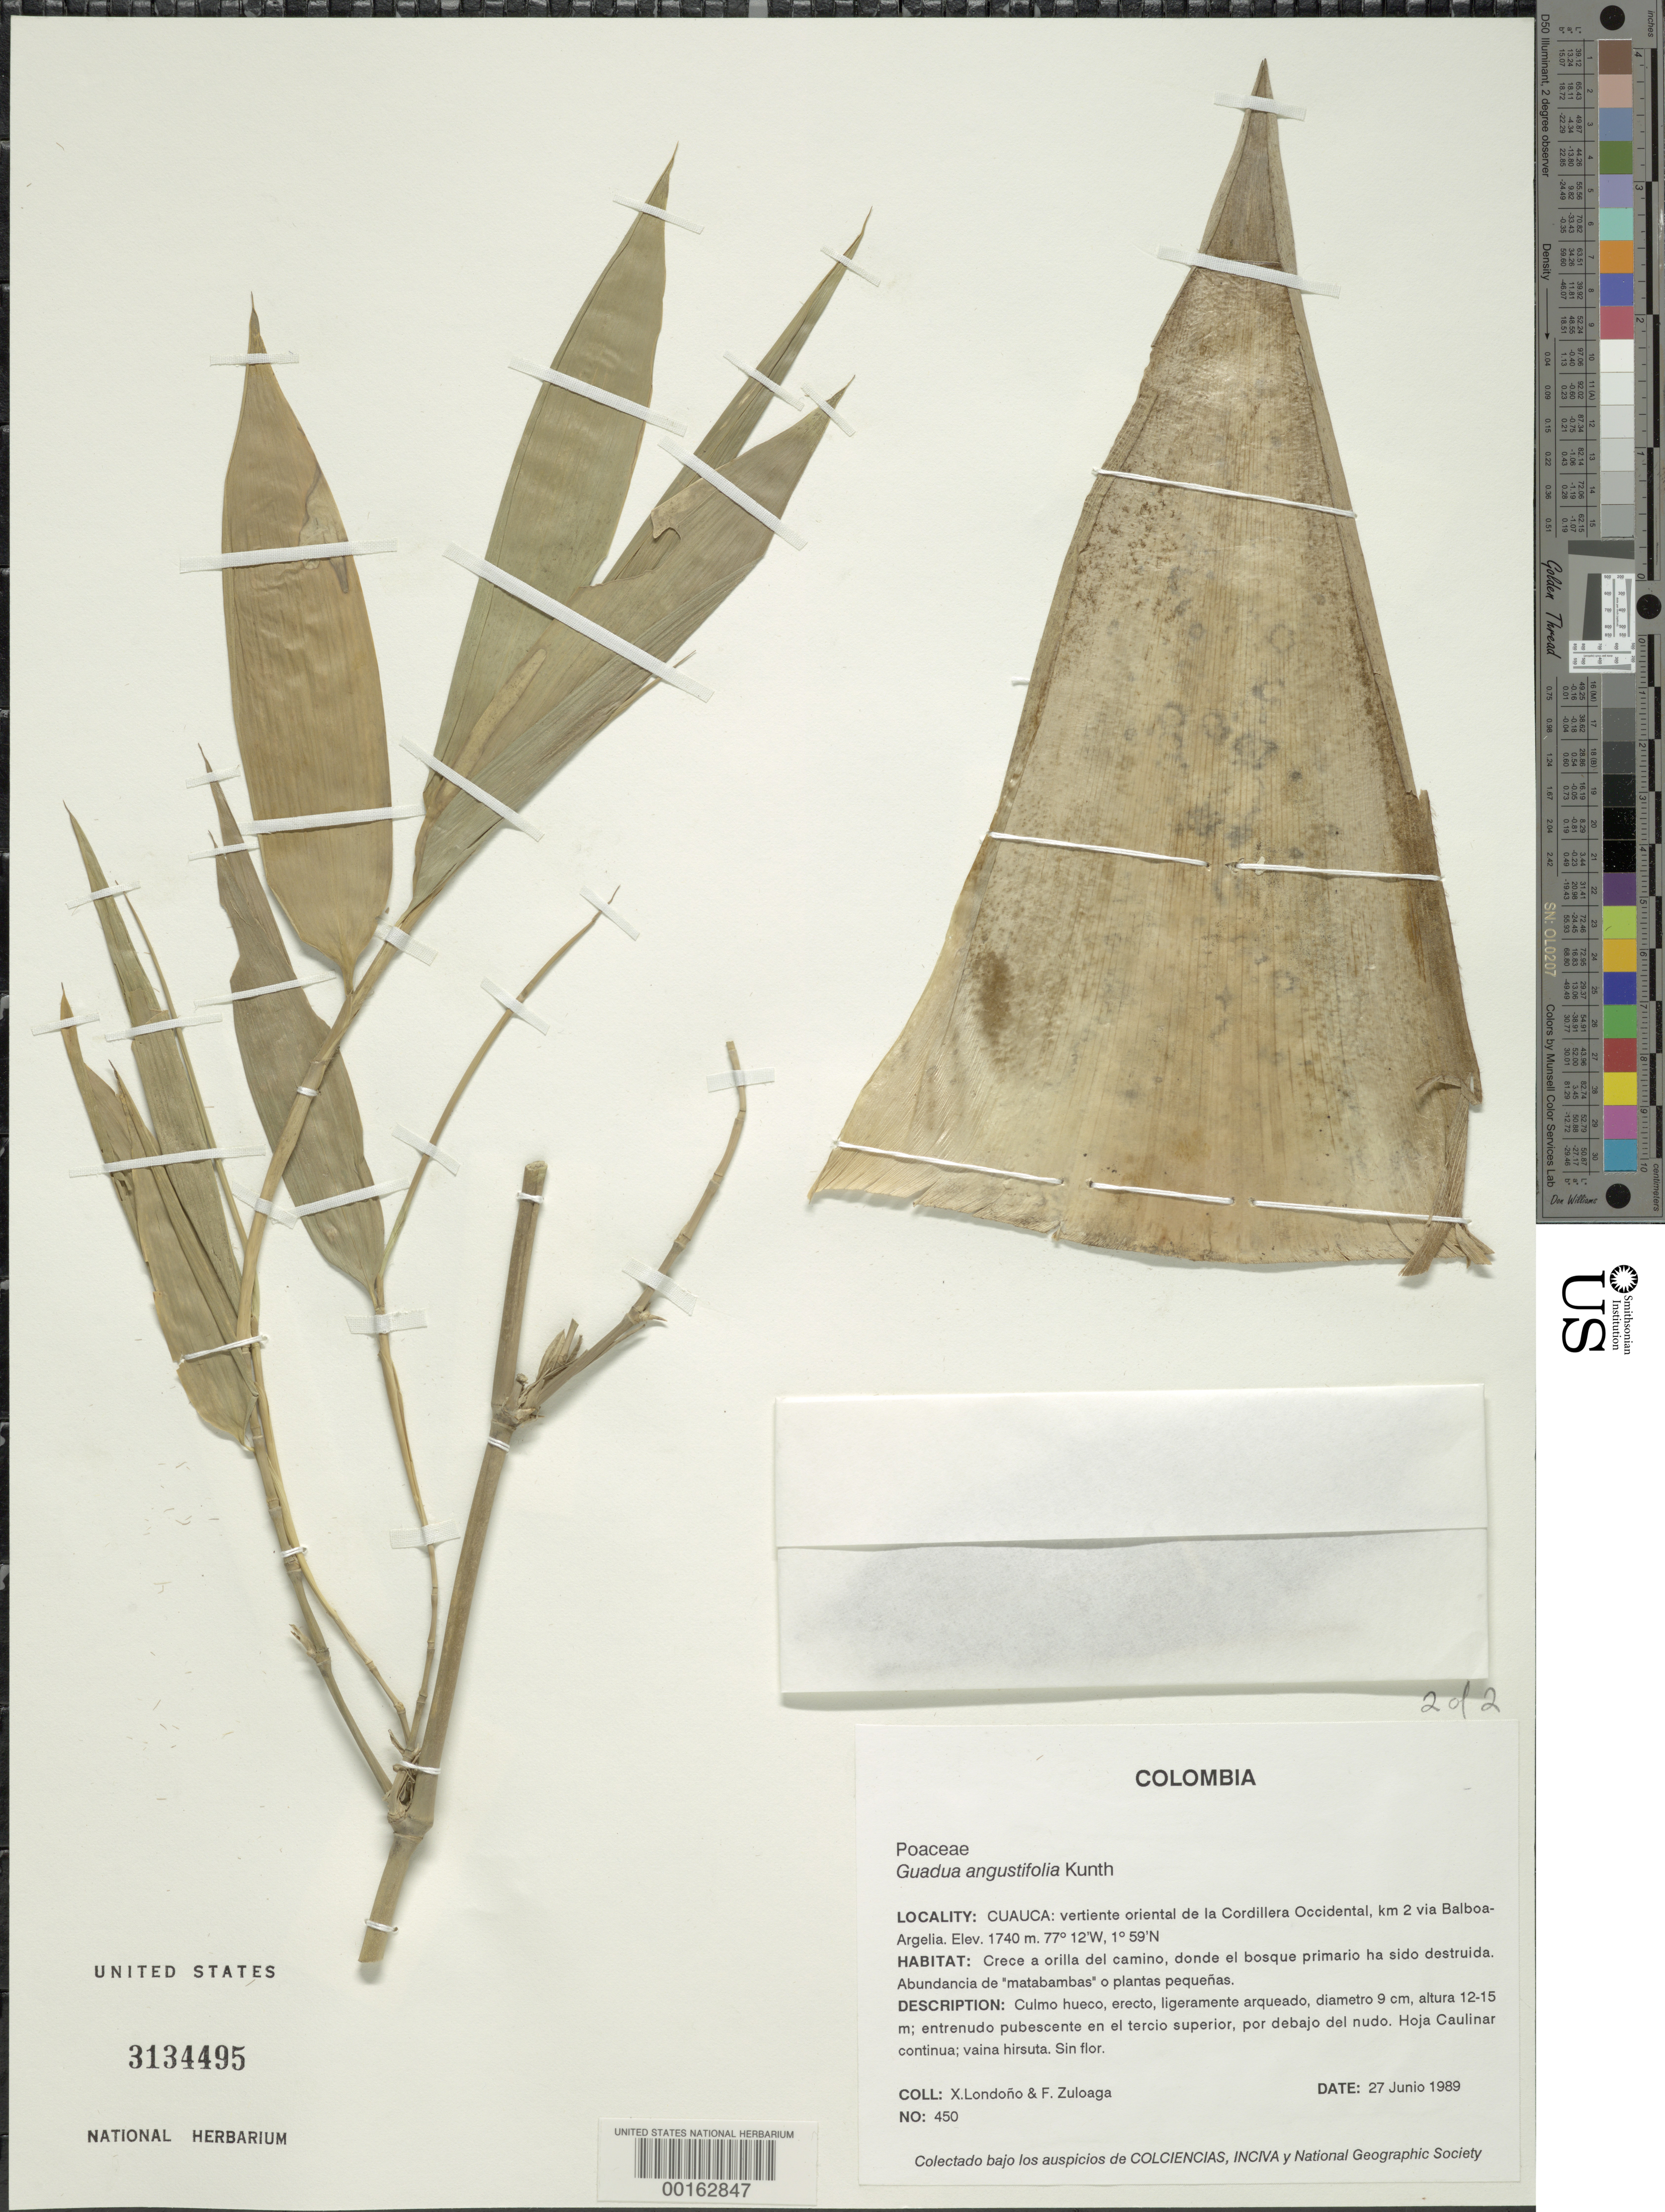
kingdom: Plantae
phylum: Tracheophyta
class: Liliopsida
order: Poales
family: Poaceae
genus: Guadua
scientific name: Guadua angustifolia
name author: Kunth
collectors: X. Londoño & F. O. Zuloaga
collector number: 450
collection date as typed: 27 Jun 1989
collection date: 1989-06-27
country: Colombia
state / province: Valle del Cauca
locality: Eastern slope of Cordillera Occidental, km 2 via Balboa Argelia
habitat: Near the edge of the road where the primary forest has been destroyed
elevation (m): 1740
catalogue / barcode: US 3134495